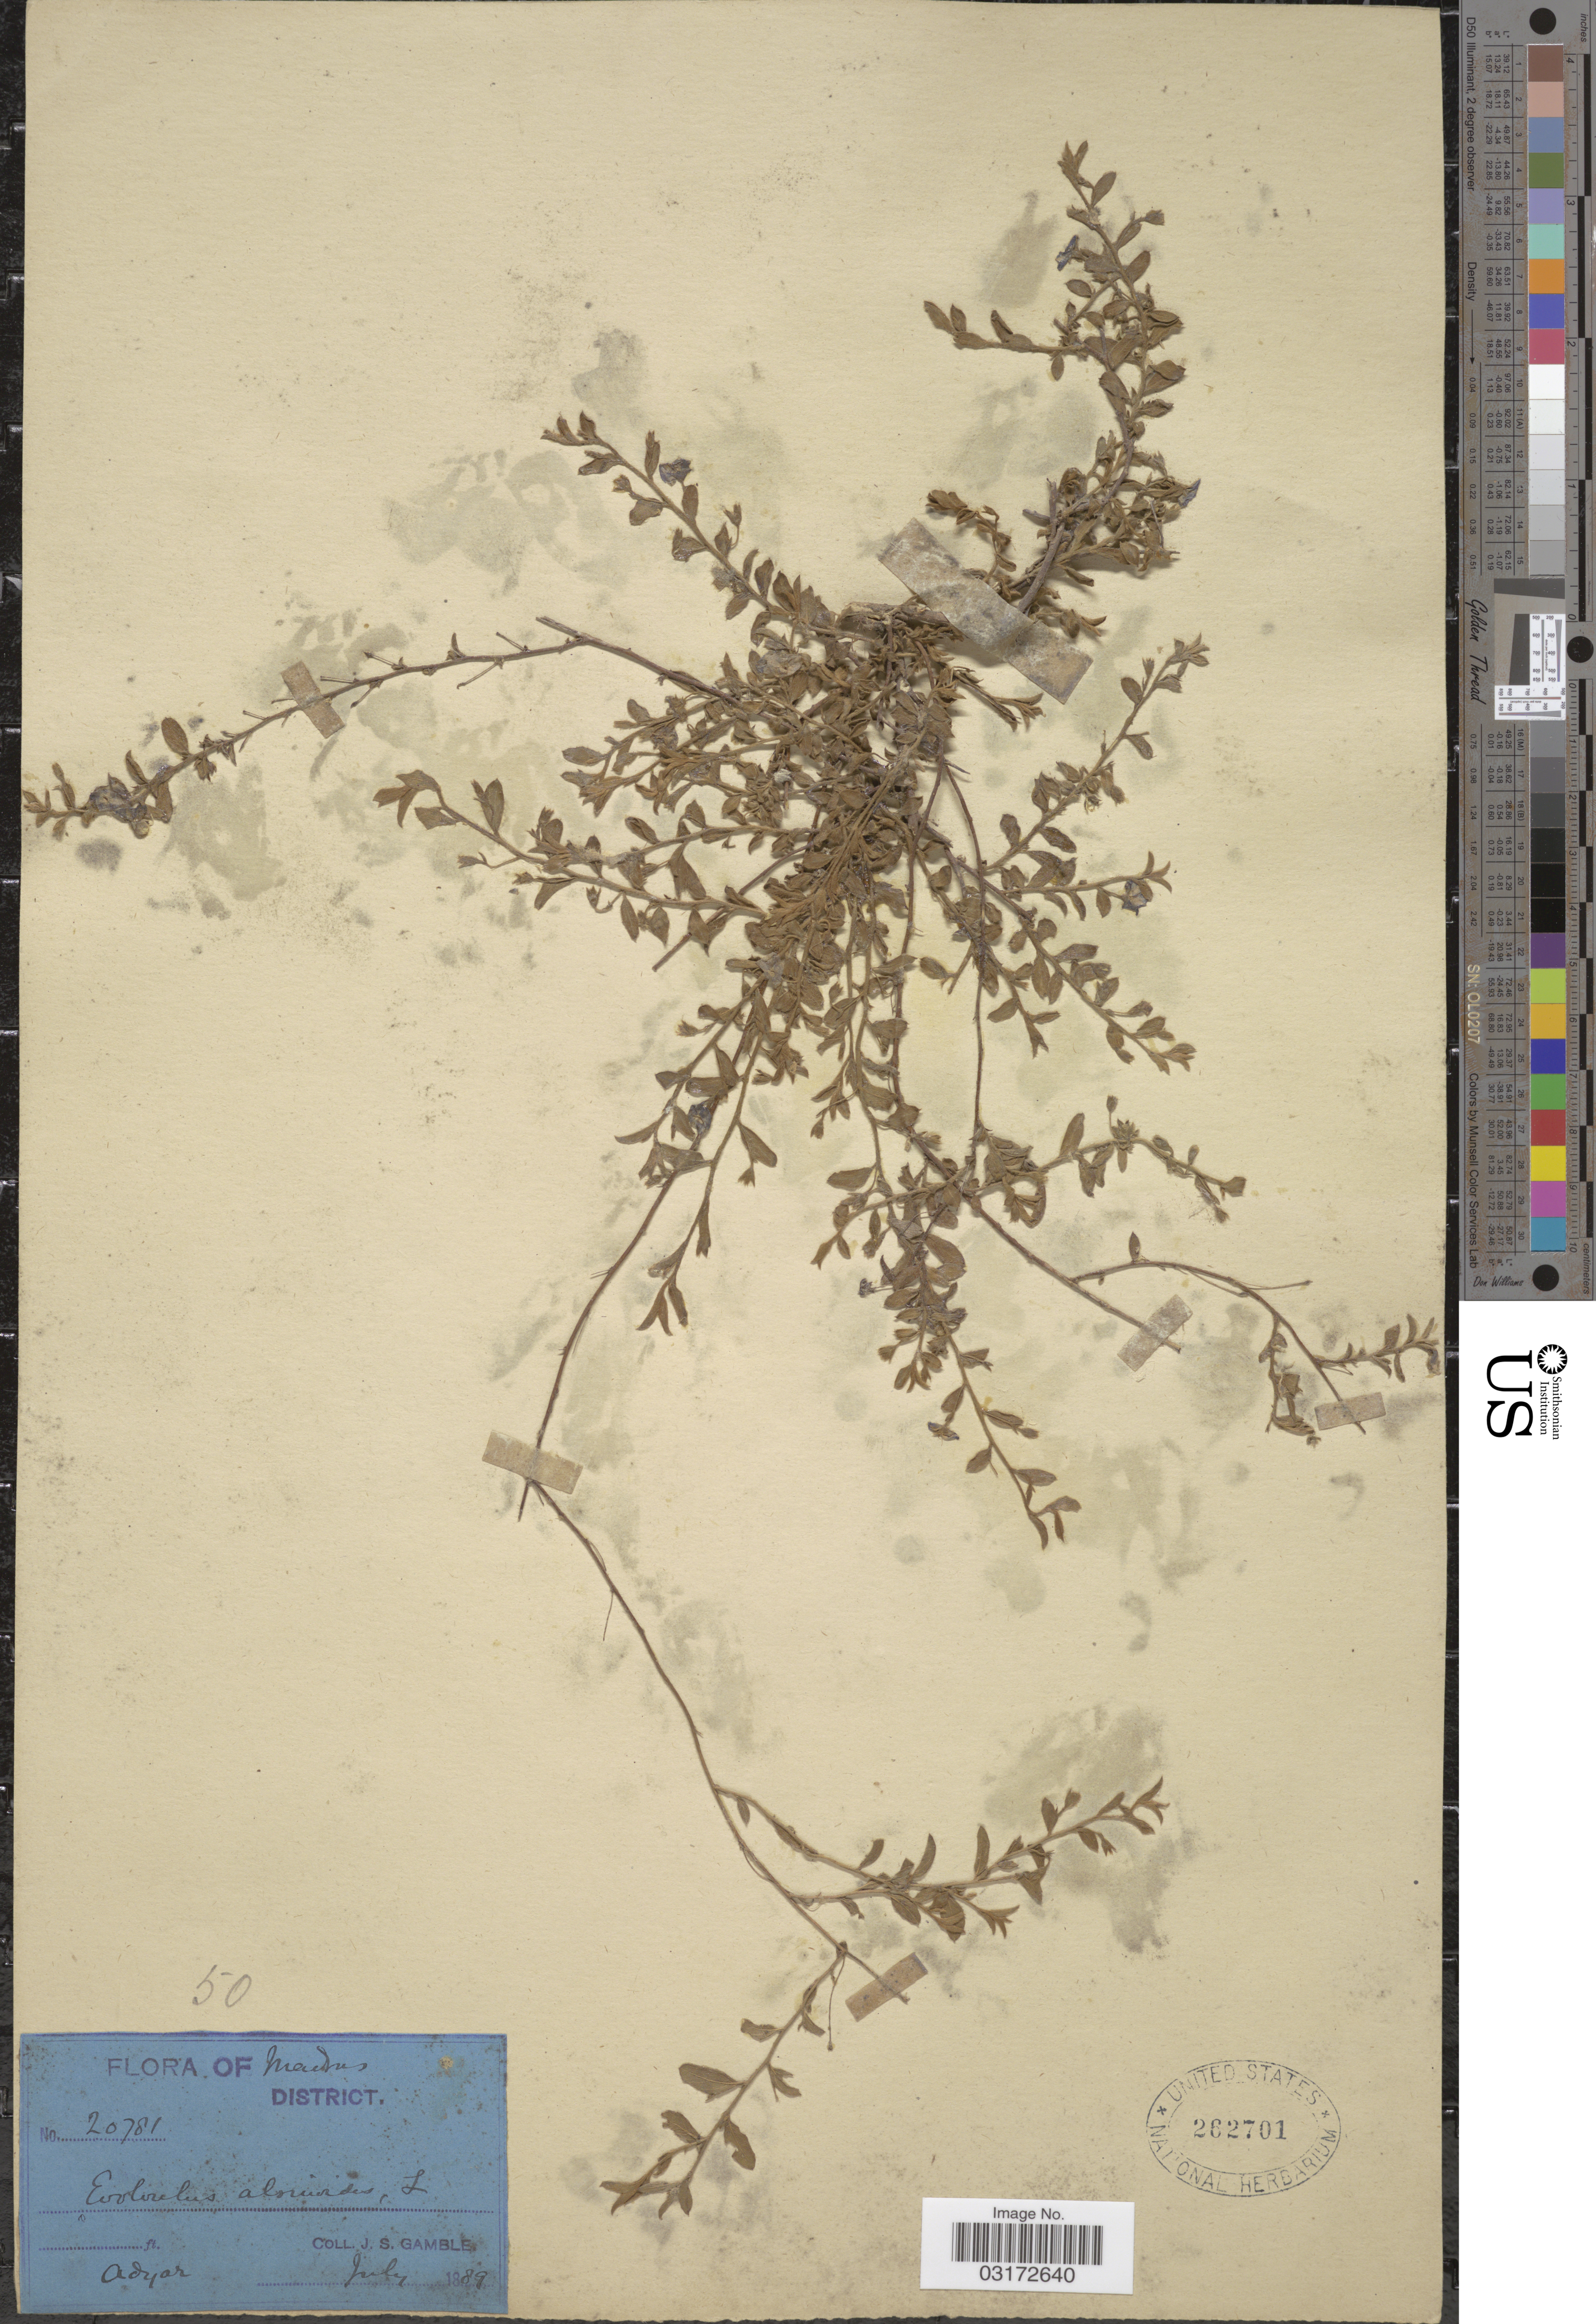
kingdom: Plantae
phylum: Tracheophyta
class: Magnoliopsida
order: Solanales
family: Convolvulaceae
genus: Evolvulus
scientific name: Evolvulus alsinoides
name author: (L.) L.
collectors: J. S. Gamble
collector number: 20781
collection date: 1889-07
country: India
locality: Madras District. Adyar.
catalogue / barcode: US 262701